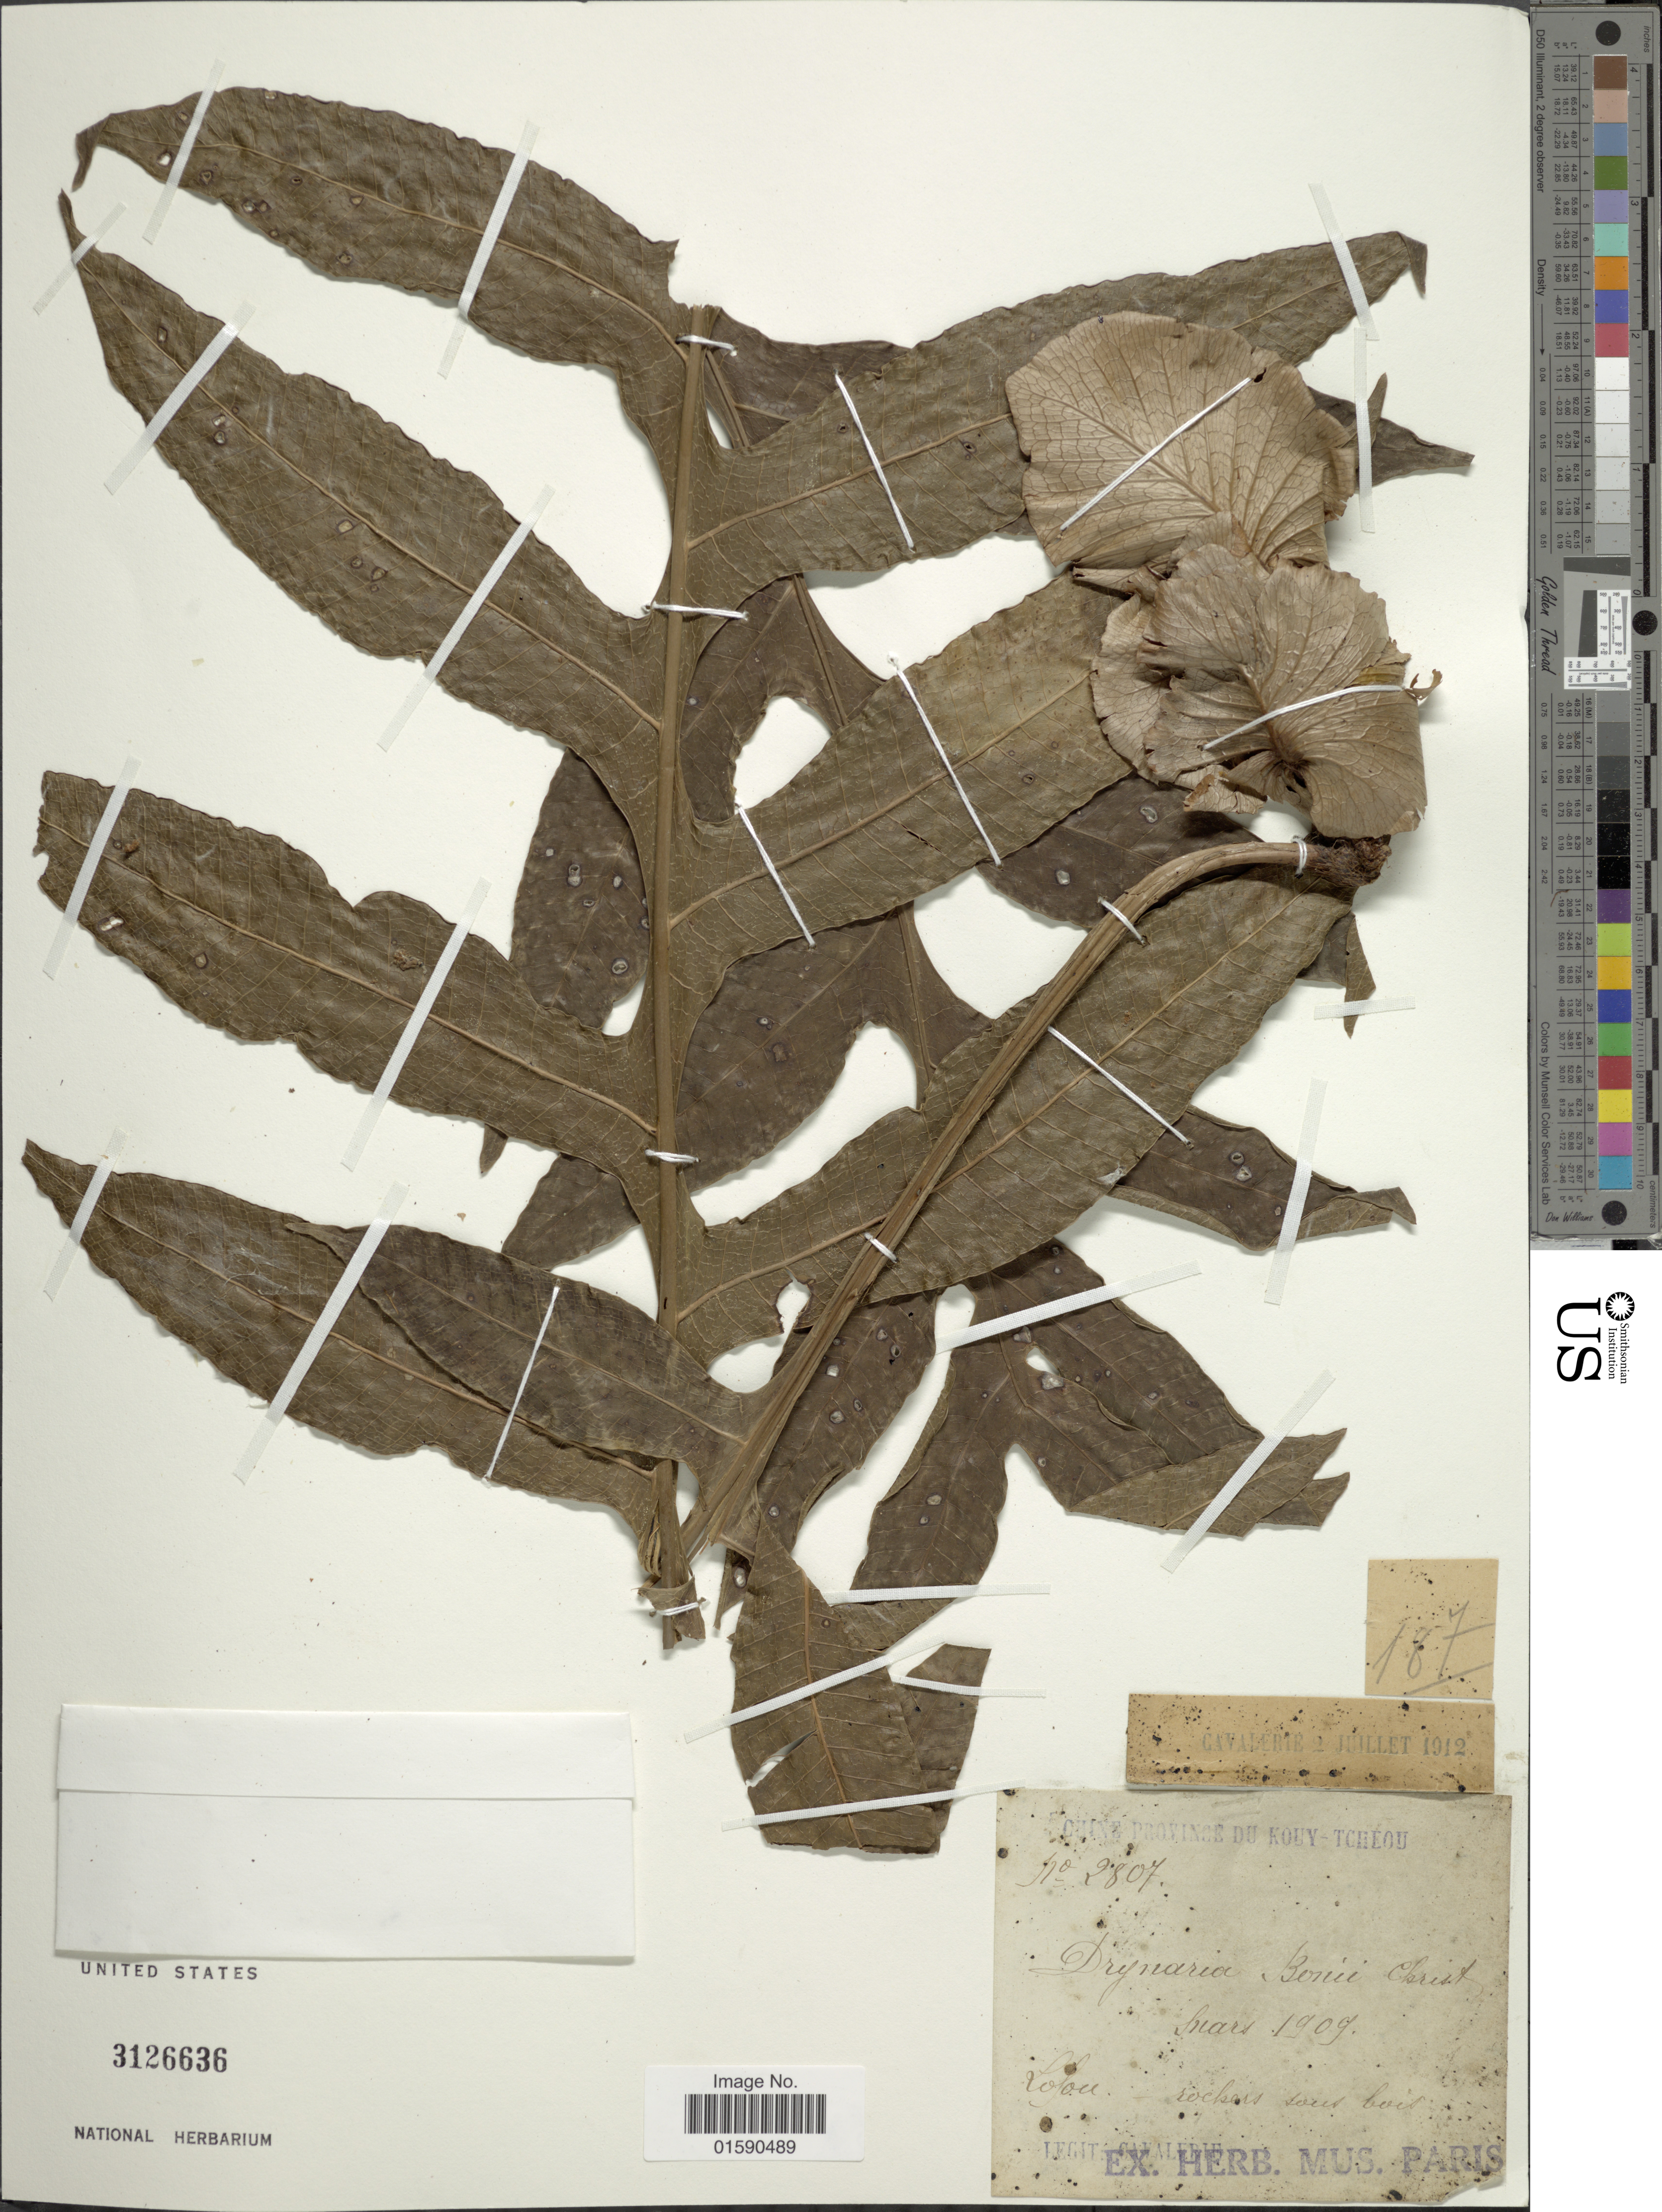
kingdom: Plantae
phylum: Tracheophyta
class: Polypodiopsida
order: Polypodiales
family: Polypodiaceae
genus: Drynaria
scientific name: Drynaria bonii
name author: Christ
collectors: ex herb. Mus. Paris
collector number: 2807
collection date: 1909-03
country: Cyprus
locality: Lofou, rocers sares bois [interpreted]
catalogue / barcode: US 3126636